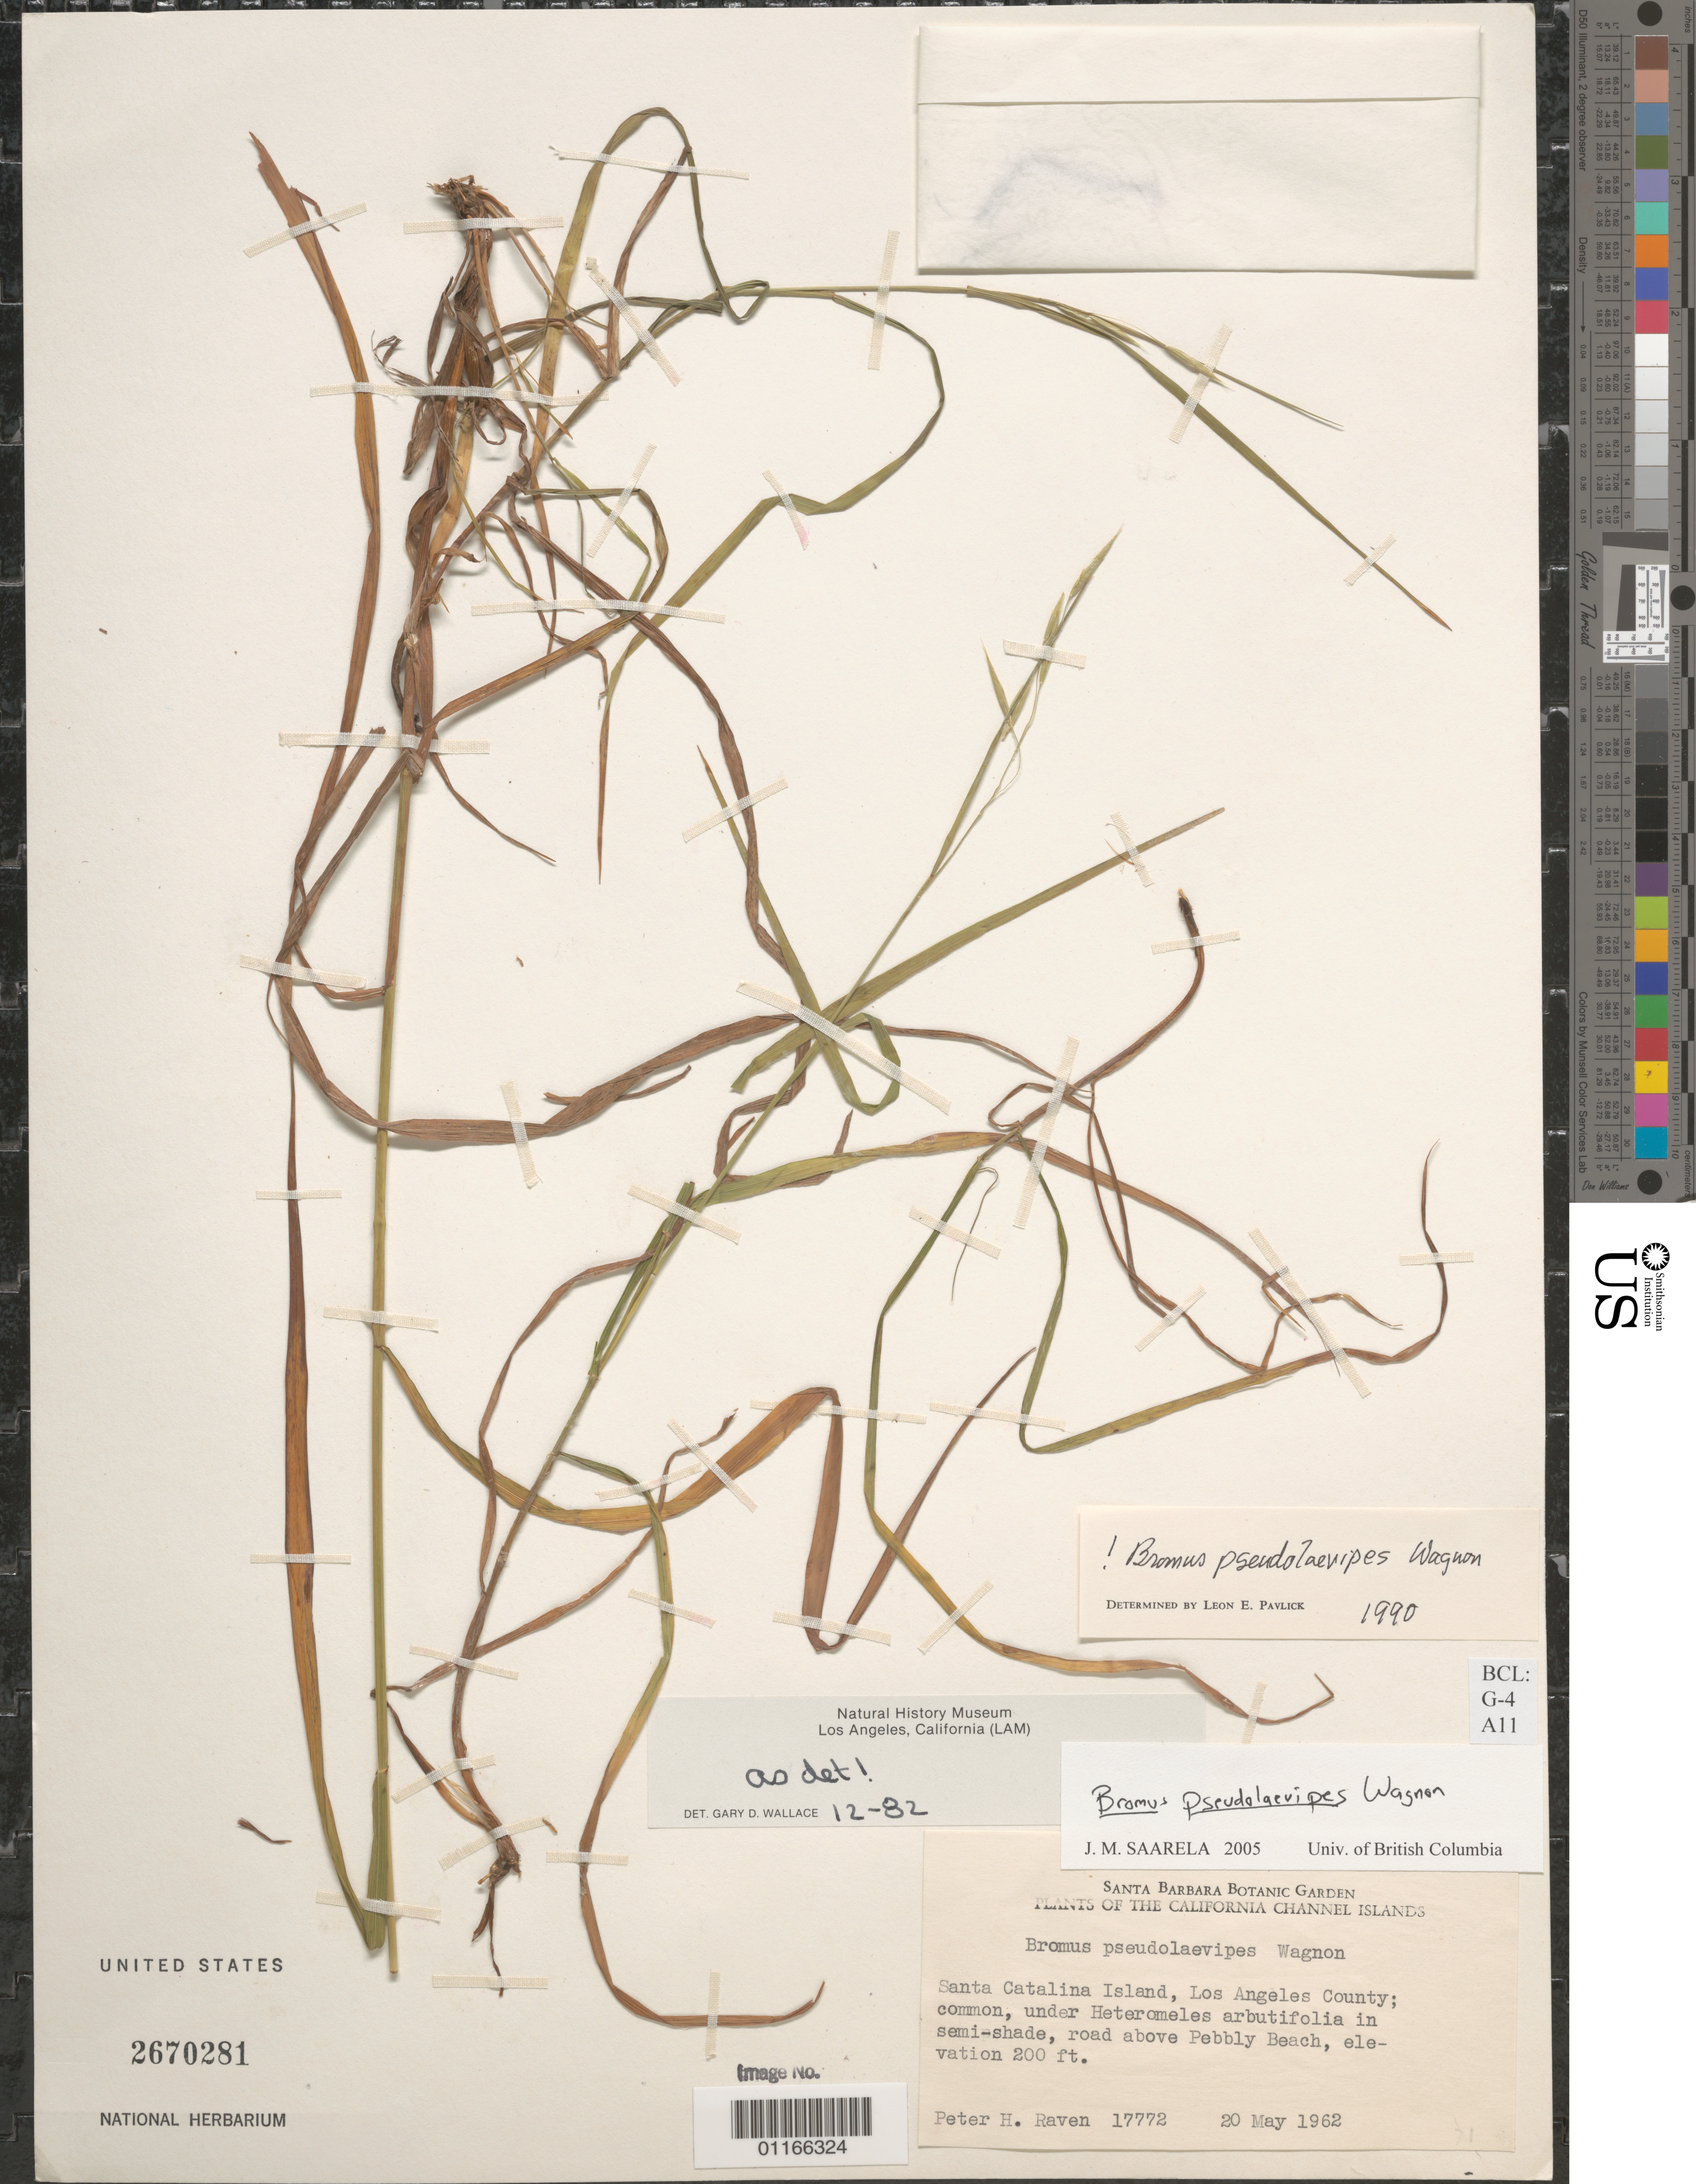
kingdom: Plantae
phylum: Tracheophyta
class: Liliopsida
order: Poales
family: Poaceae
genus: Bromus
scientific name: Bromus pseudolaevipes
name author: Wagnon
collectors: P. Raven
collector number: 17772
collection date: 1962-05-20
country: United States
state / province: California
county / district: Los Angeles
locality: Santa Catalina Island.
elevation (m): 61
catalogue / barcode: US 2670281